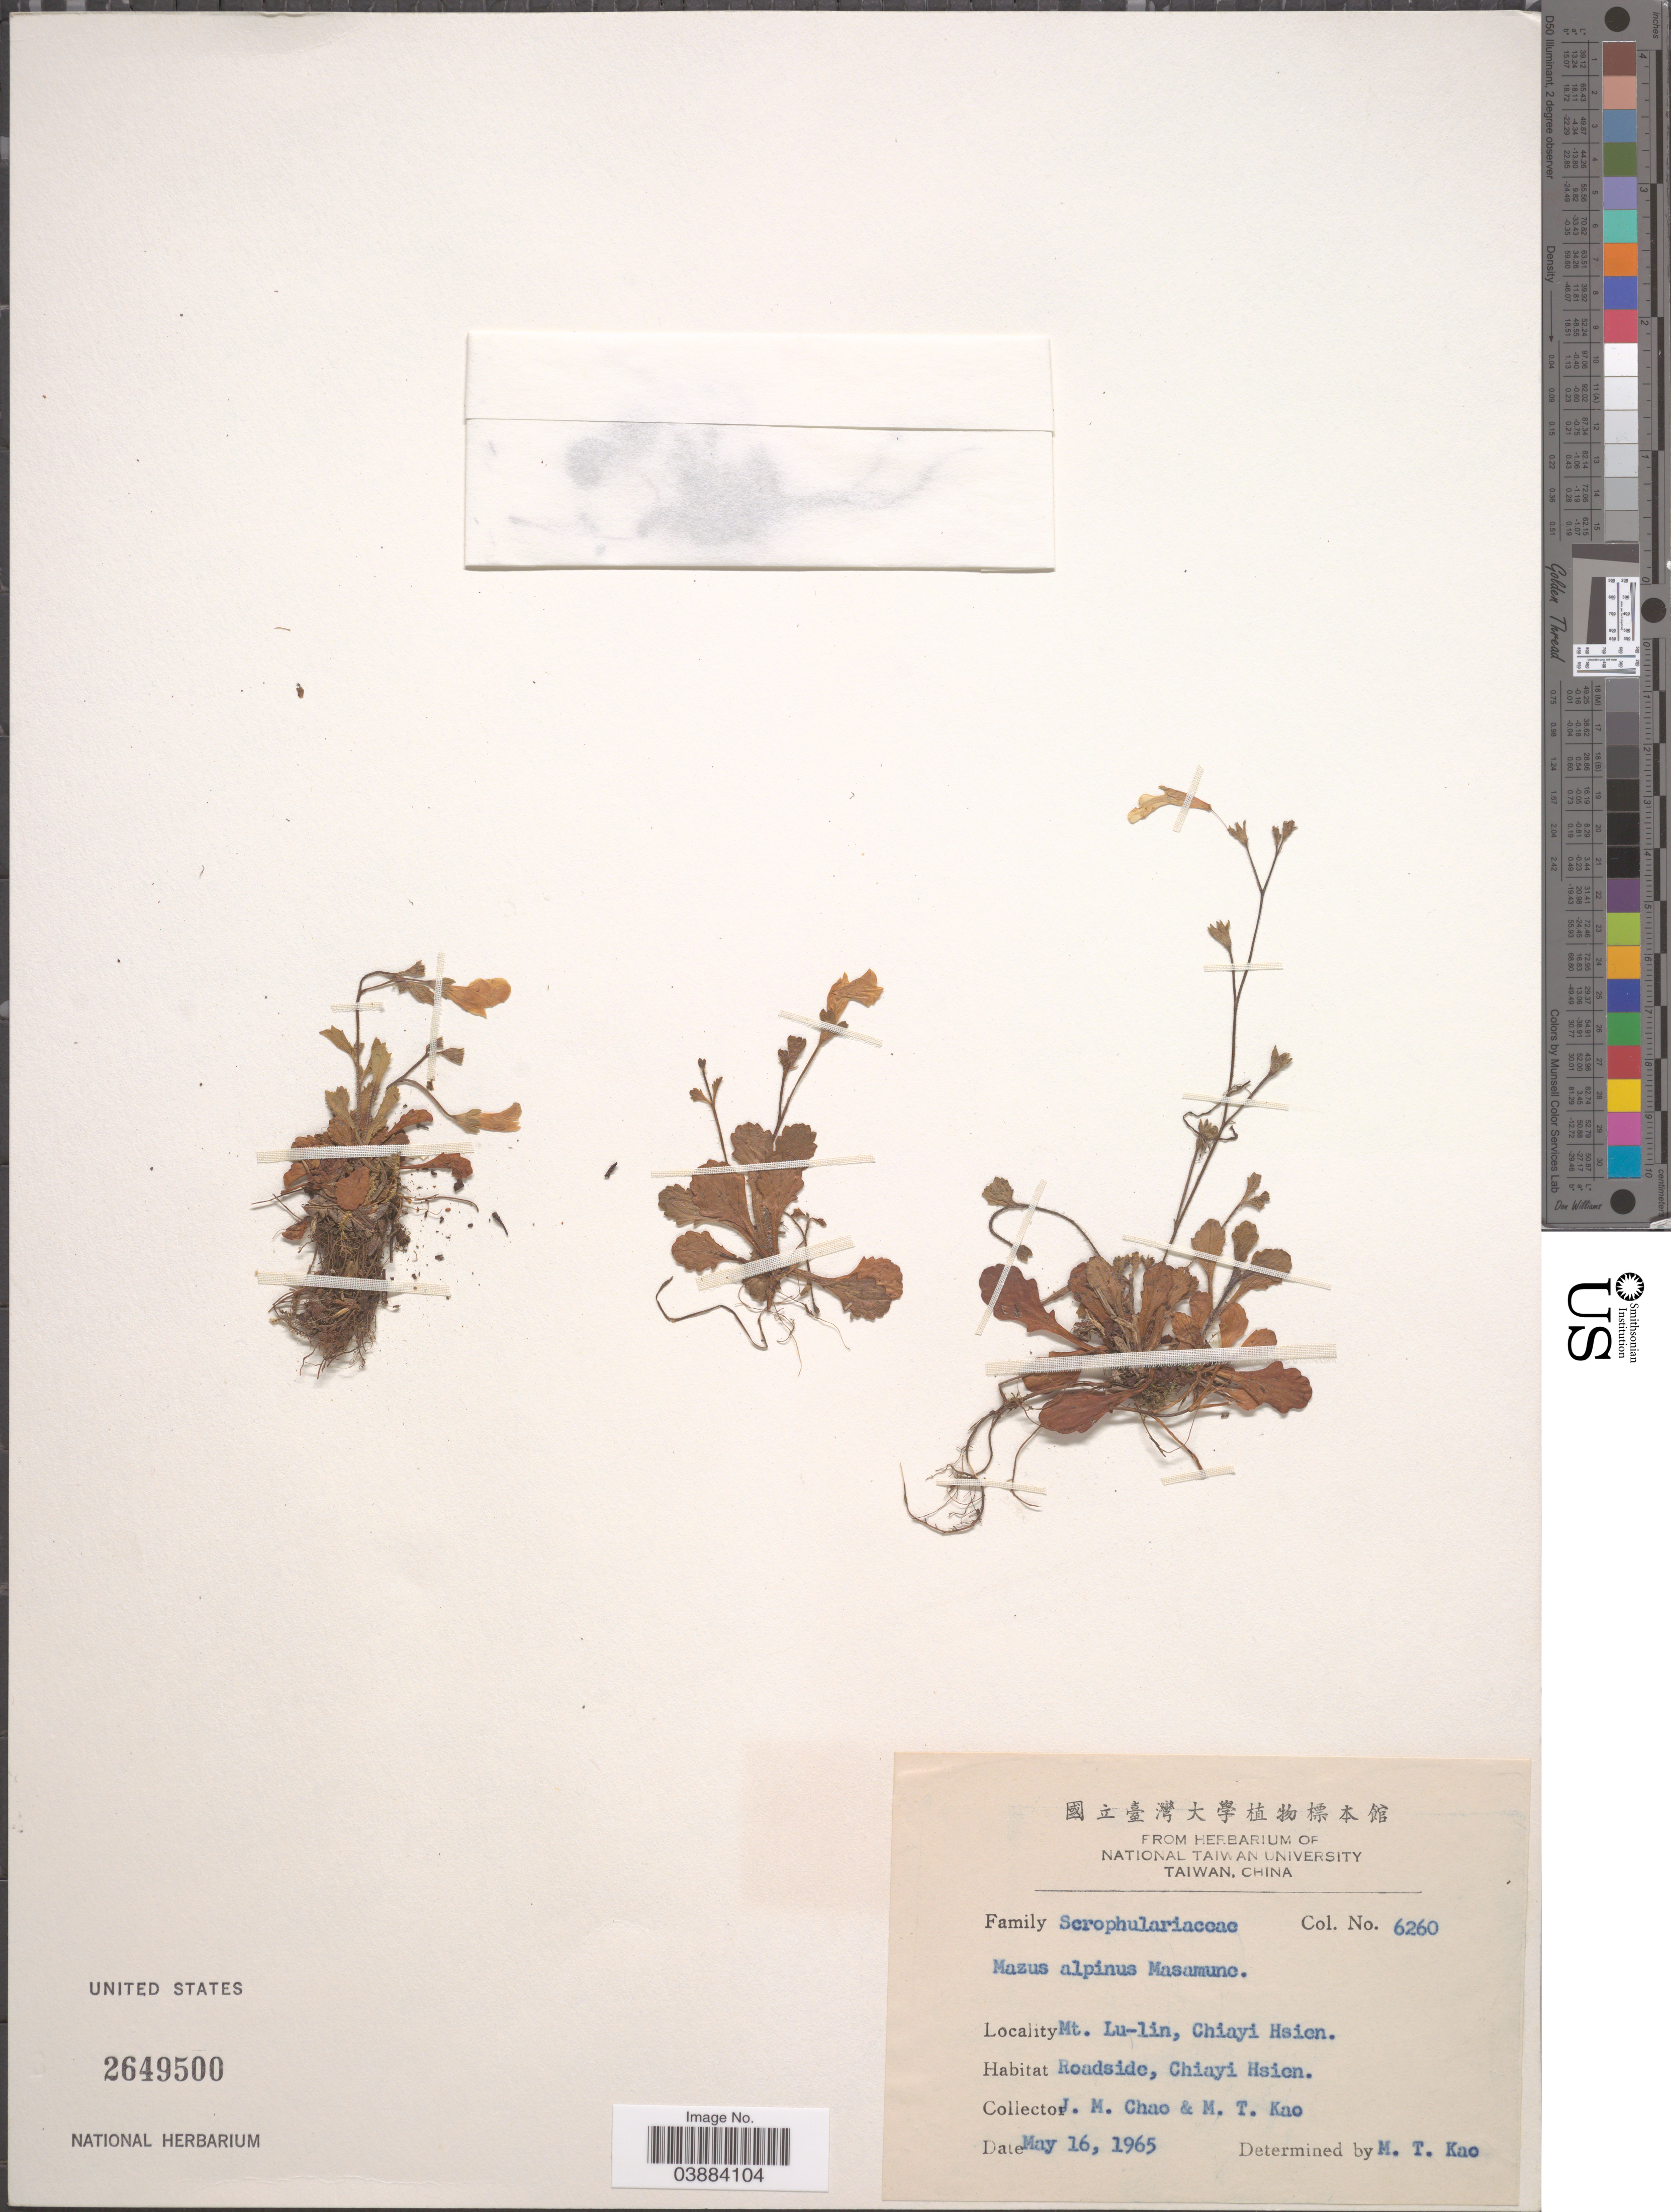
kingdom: Plantae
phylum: Tracheophyta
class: Magnoliopsida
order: Lamiales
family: Mazaceae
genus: Mazus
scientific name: Mazus alpinus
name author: Masam.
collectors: J. Chao & M. T. Kao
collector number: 6260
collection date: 1965-05-16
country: Taiwan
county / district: Chiayi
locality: Mt. Lu-lin, Chiayi Hsien. Roadside, Chiayi Hsien.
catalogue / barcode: US 2649500